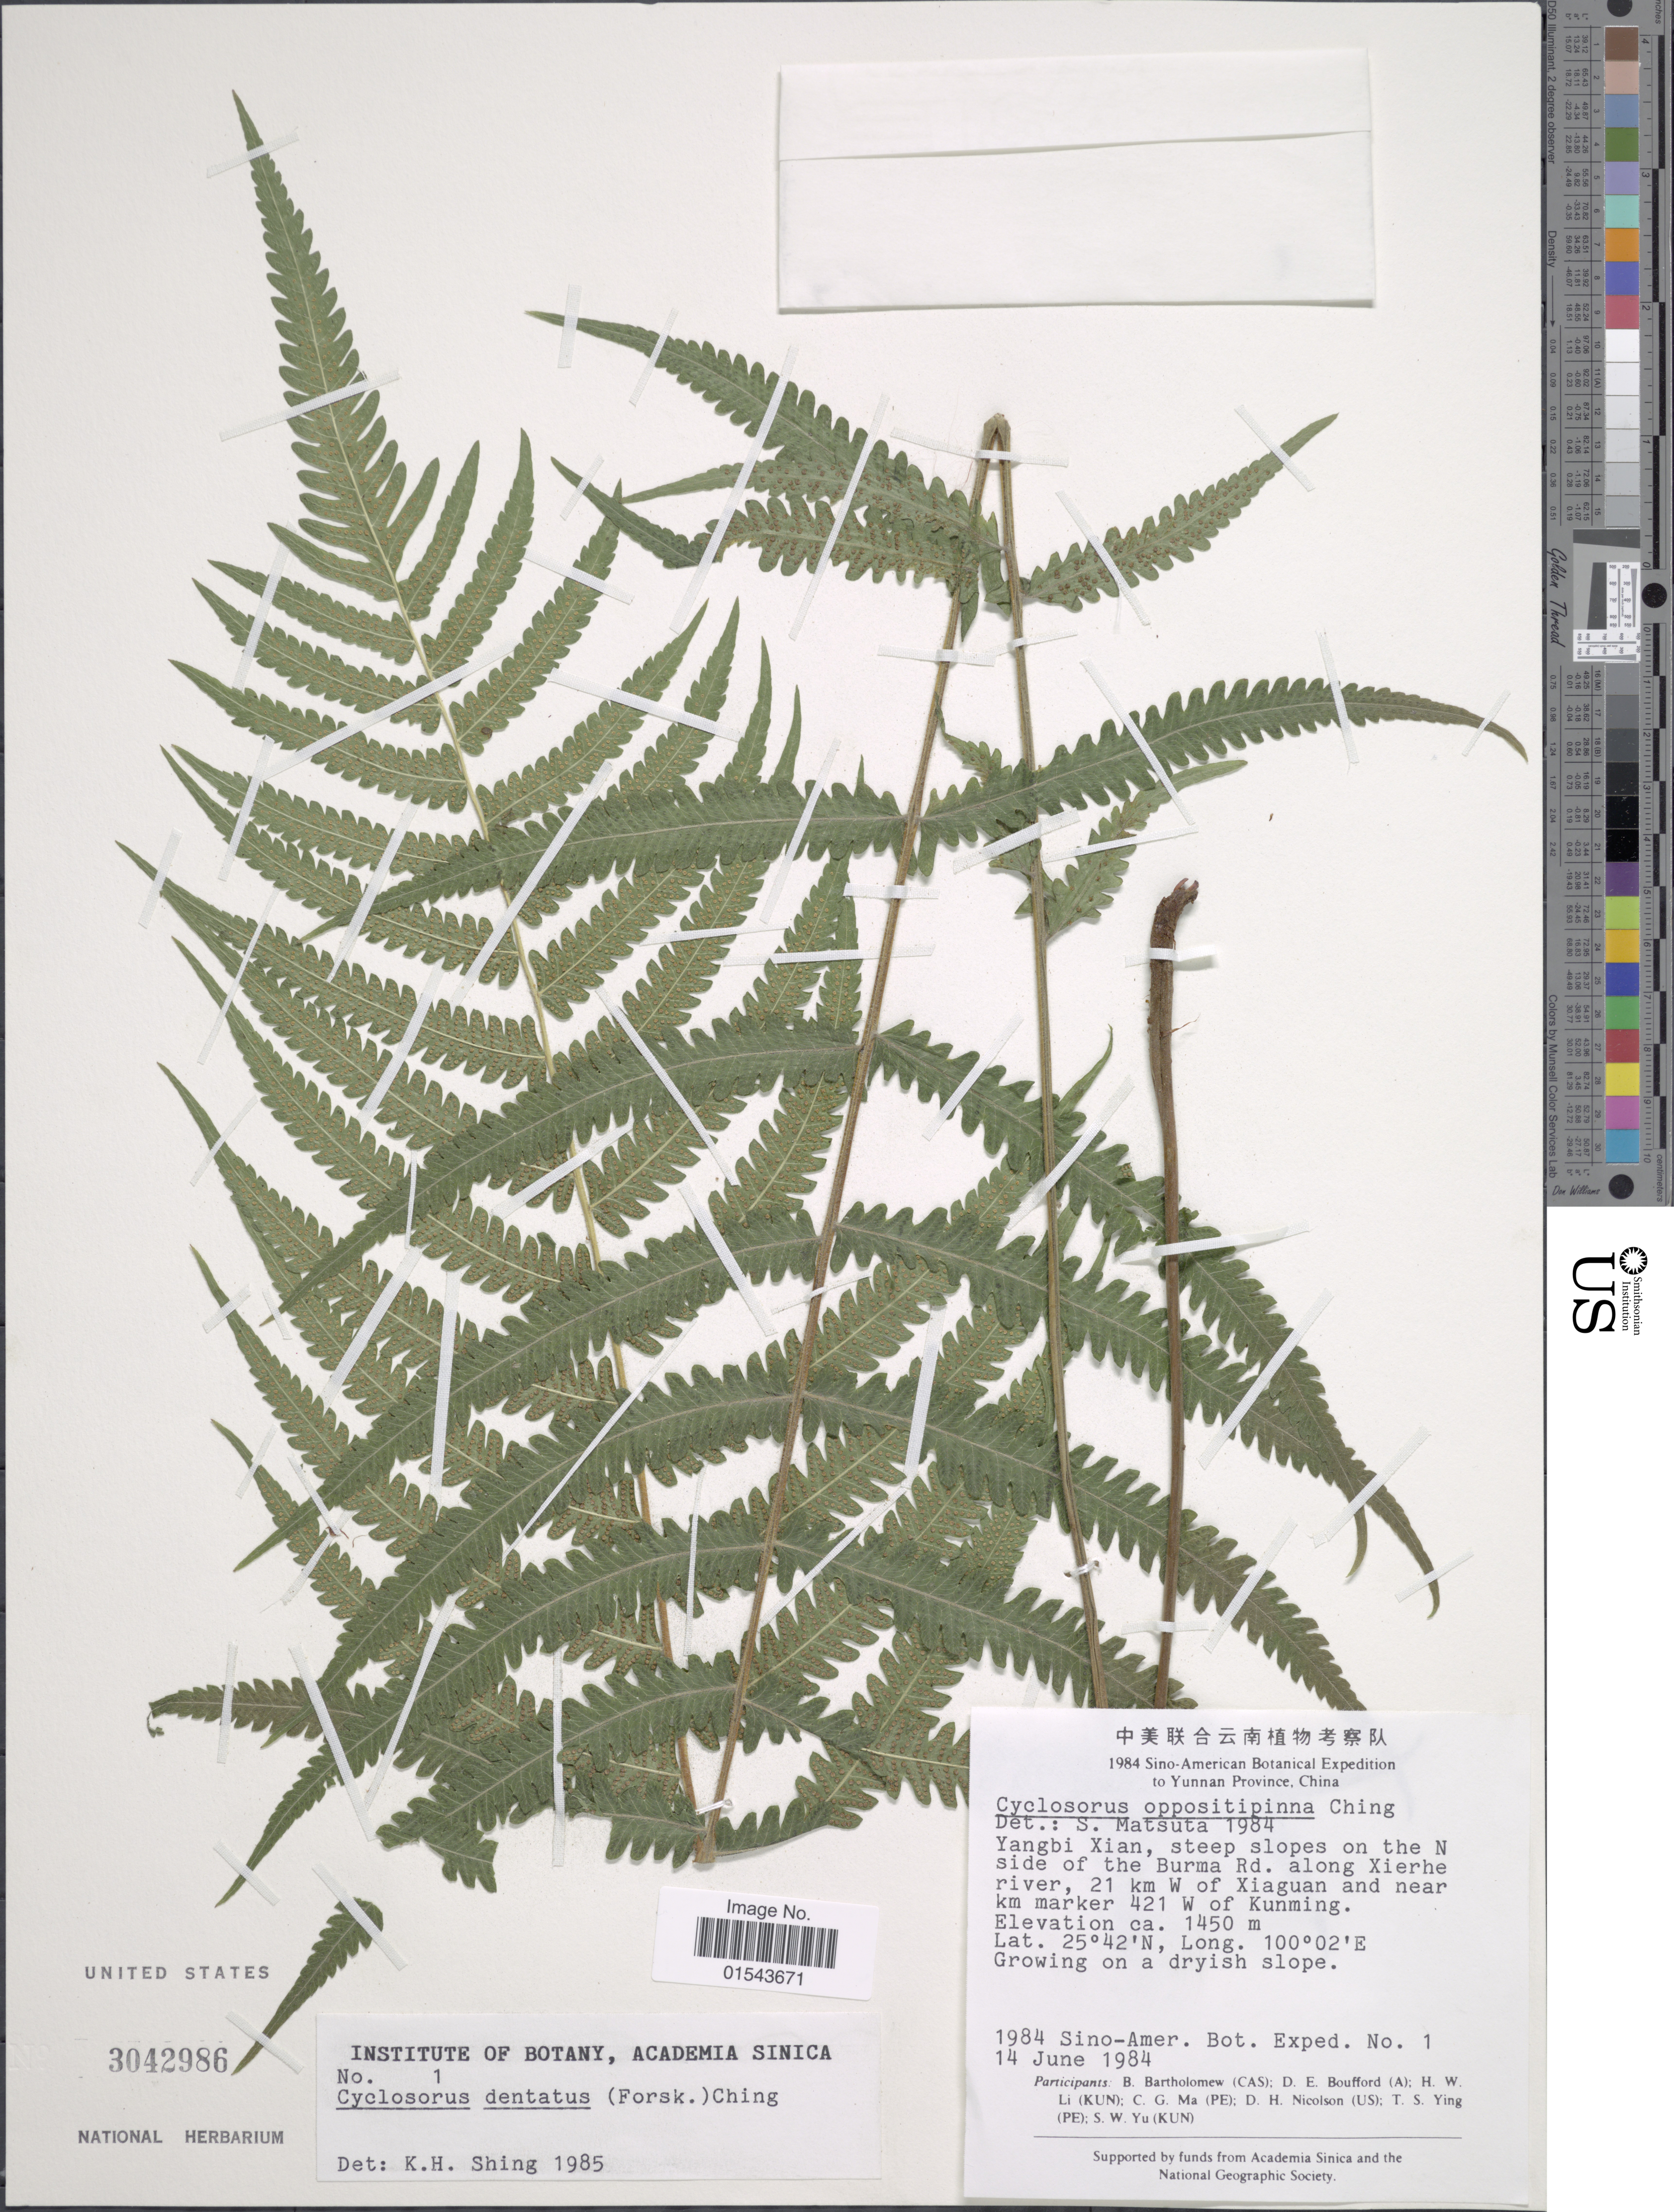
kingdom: Plantae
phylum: Tracheophyta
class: Polypodiopsida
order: Polypodiales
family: Thelypteridaceae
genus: Christella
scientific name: Christella dentata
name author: (Forssk.) Brownsey & Jermy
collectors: B. Bartholomew, D. E. Boufford, H. W. Li, C. Ma & et al.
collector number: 1984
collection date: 1984-06-14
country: China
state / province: Yunnan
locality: Yangbi Xian, steep slopes om the N side of the Burma Rd. along Xierhe river, 21 km W of Xiaguan and near km marker 421 W of Kunming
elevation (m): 1450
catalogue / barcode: US 3042986